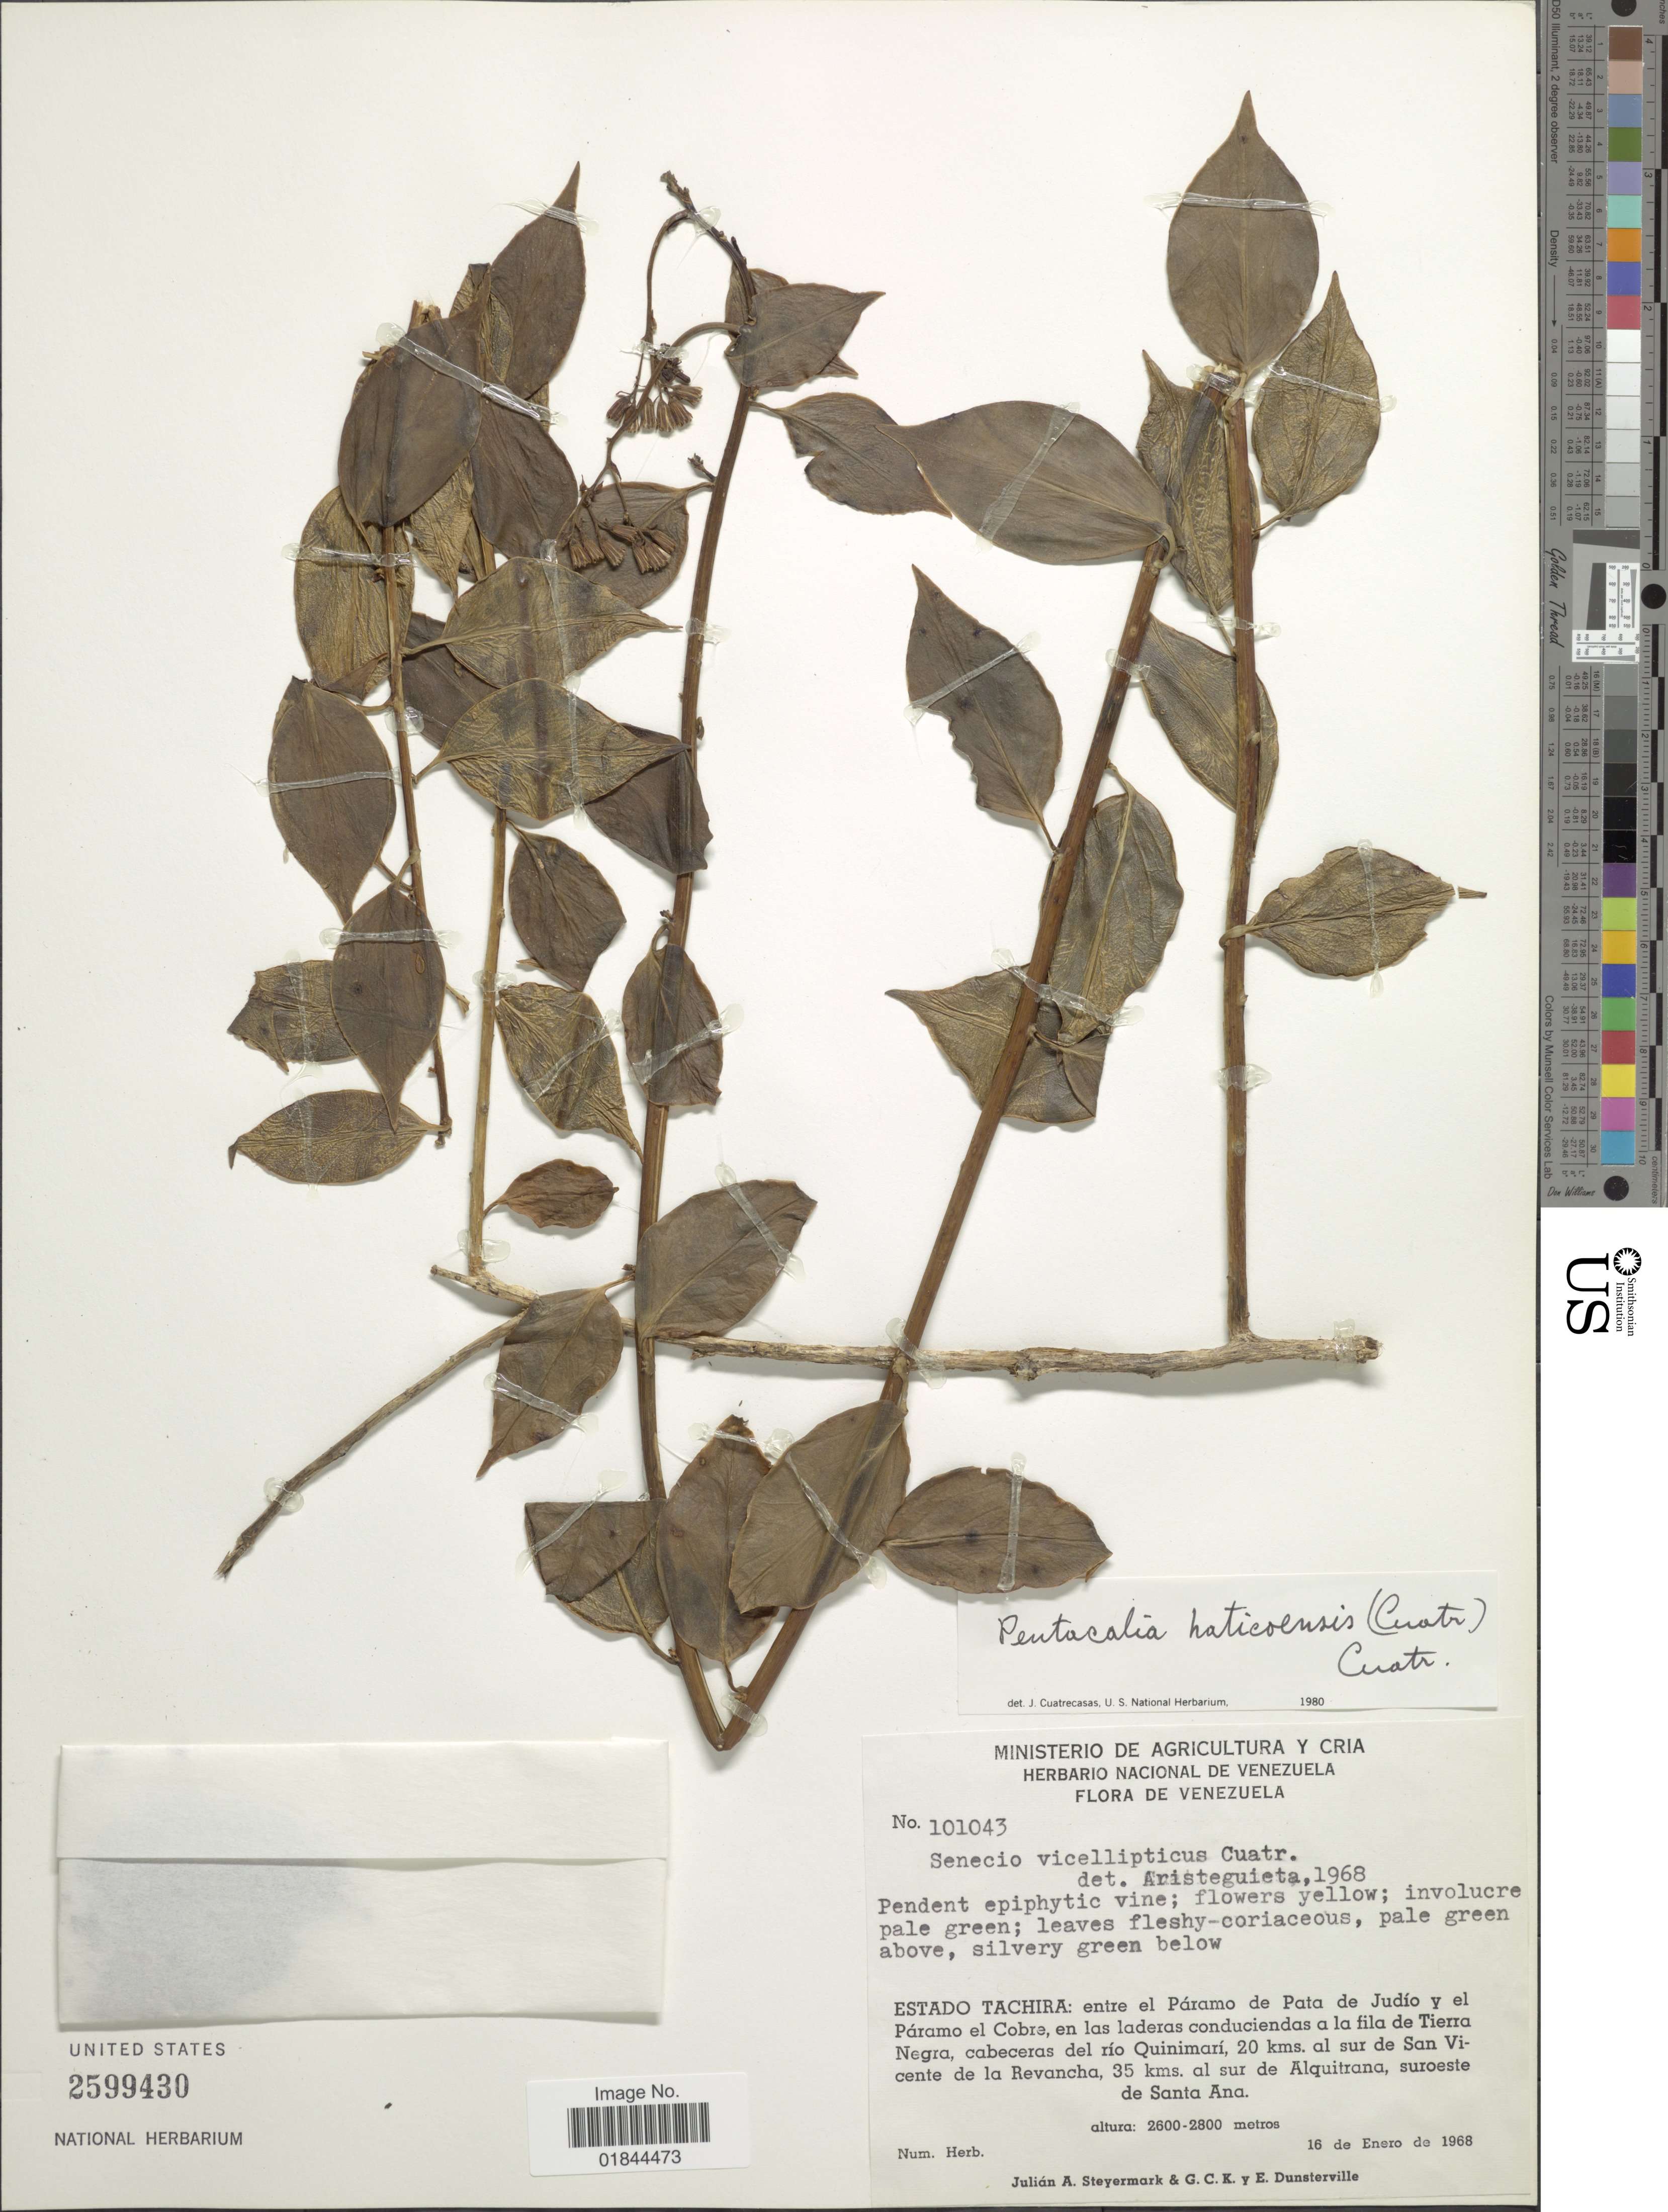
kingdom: Plantae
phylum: Tracheophyta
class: Magnoliopsida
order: Asterales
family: Asteraceae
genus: Pentacalia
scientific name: Pentacalia haticoensis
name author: (Cuatrec.) Cuatrec.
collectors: J. Steyermark, G. C. K. Dunsterville & E. Dunsterville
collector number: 101043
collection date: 1968-01-16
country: Venezuela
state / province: Tachira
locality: Entre el Páramo de Pata de Judío y el Páramo el Cobre, en las laderas conduciendas a la fila de Tierra Negra, cabeceras del río Quinimarí, 20 kms al sur de San Vicente de la Revancha, 35 kms al sur de Alquitrana, suroeste de Santa Ana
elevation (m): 2600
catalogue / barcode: US 2599430